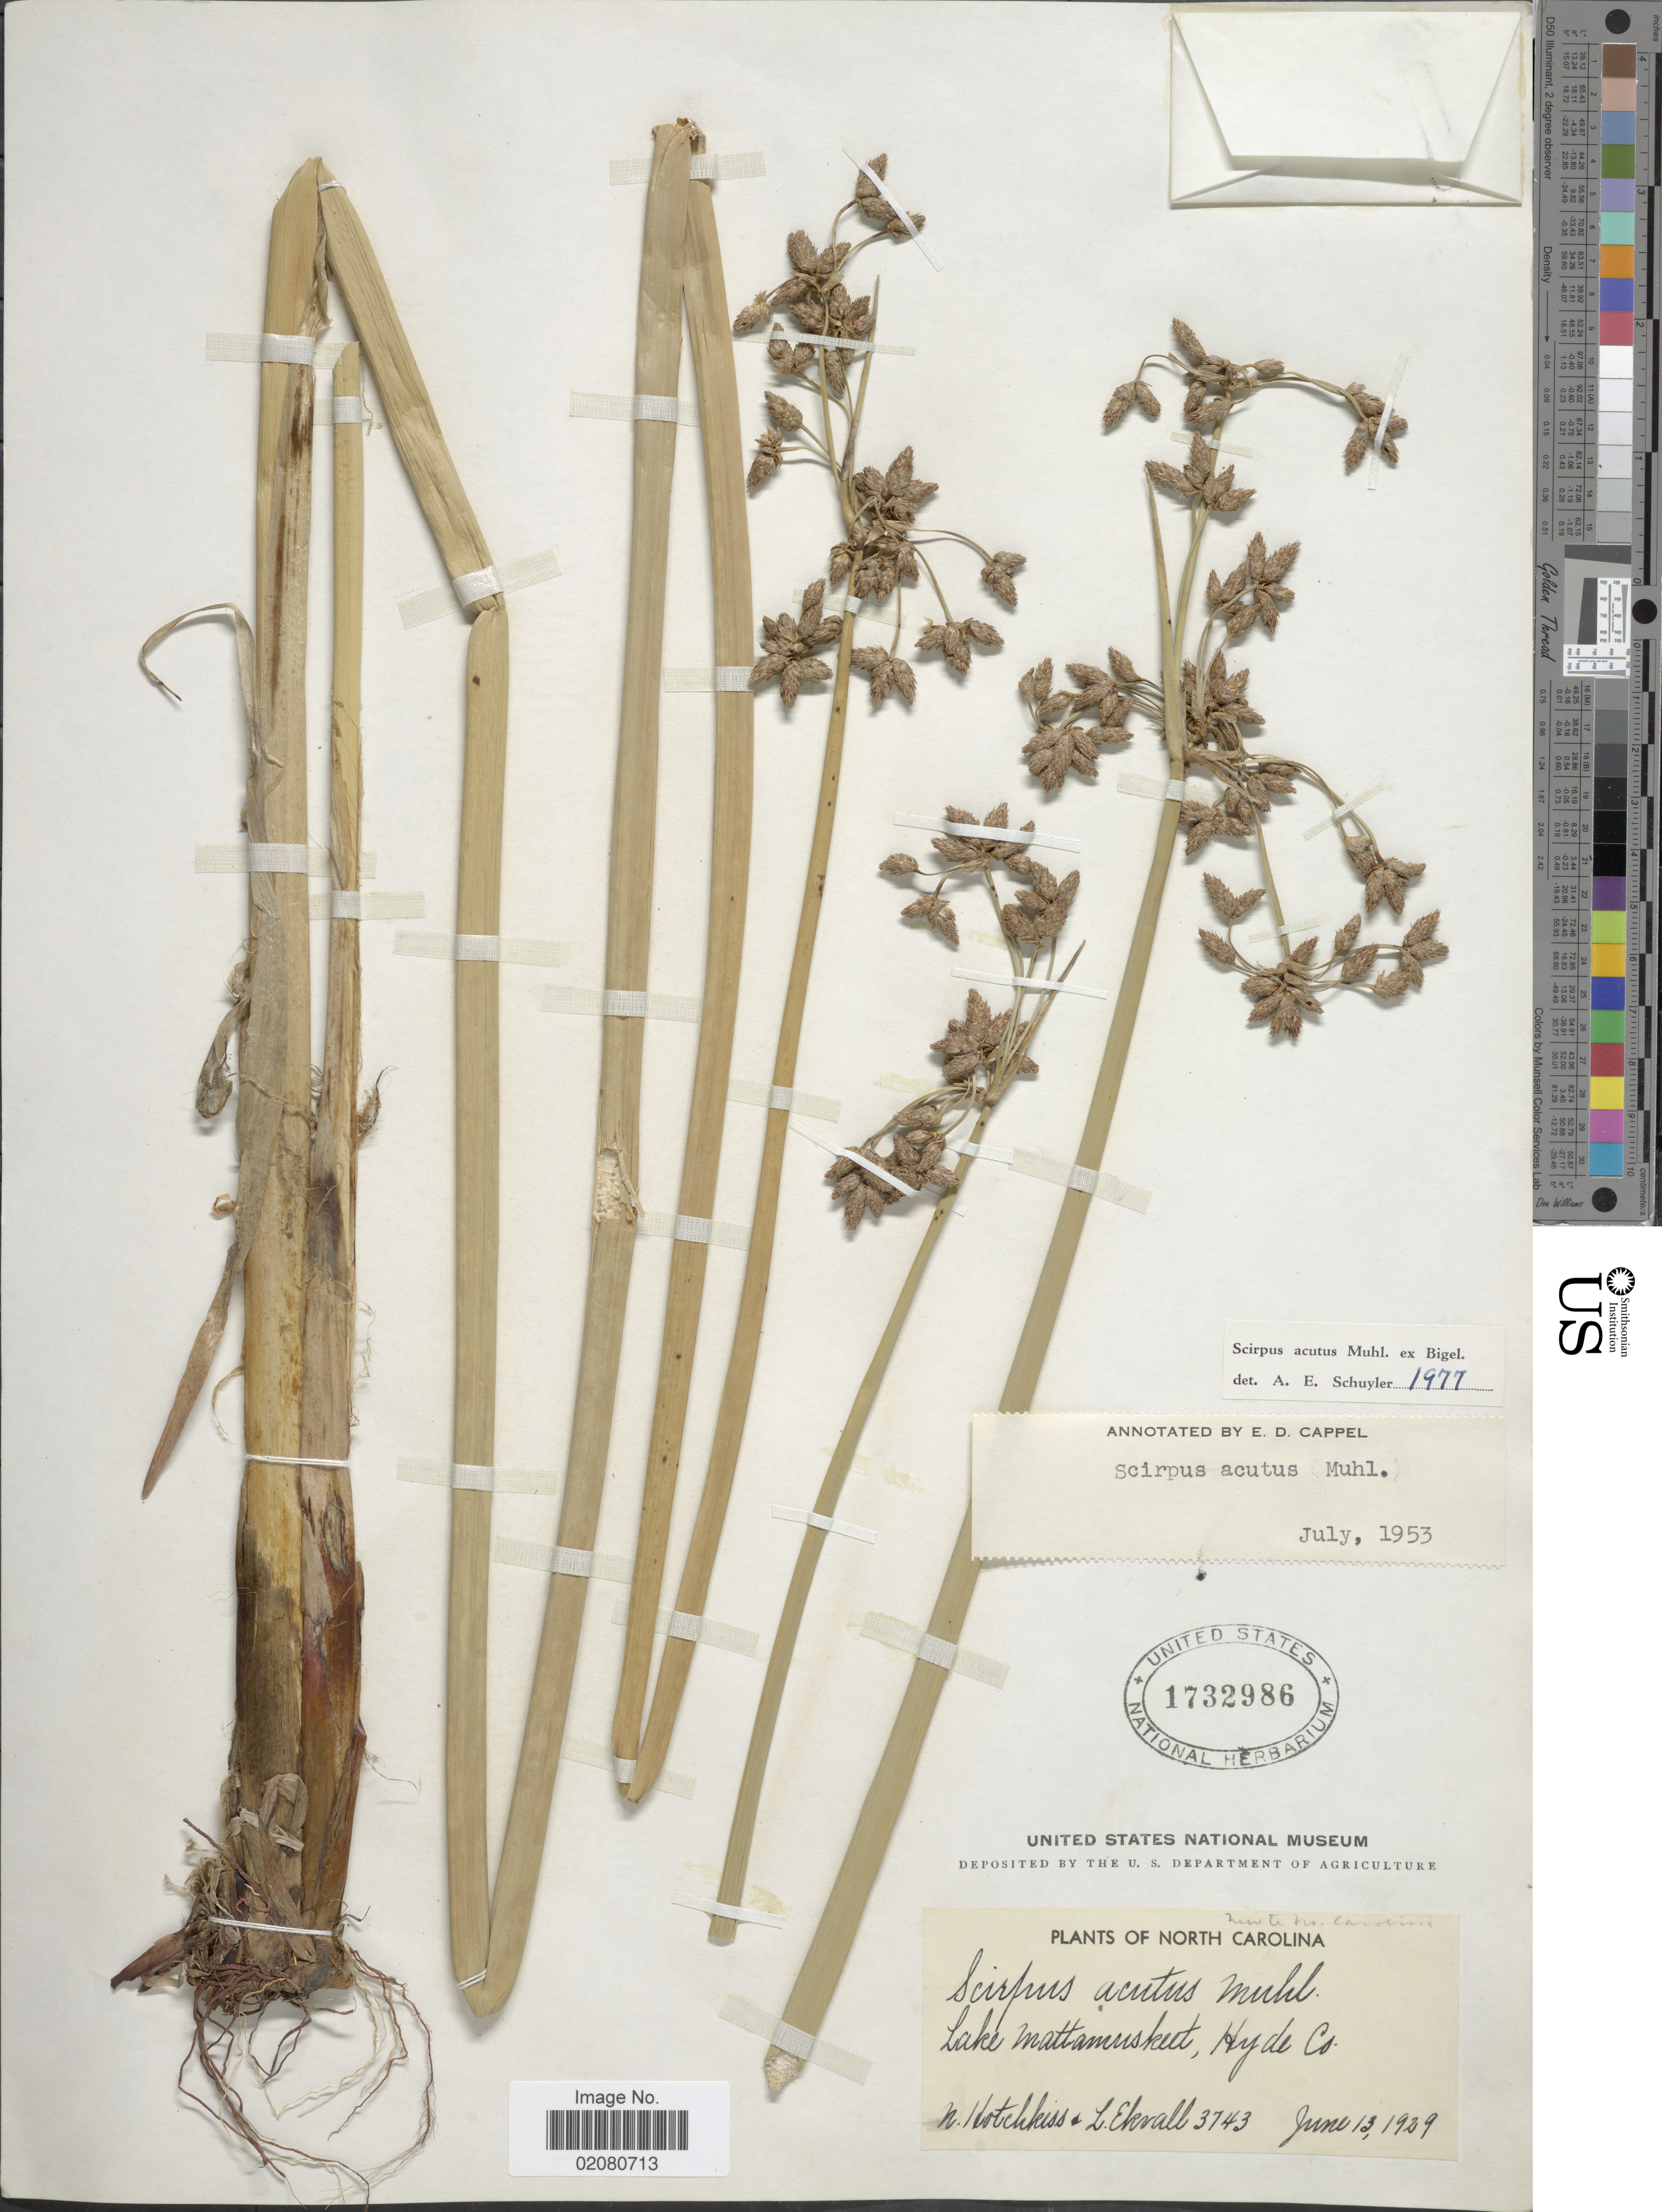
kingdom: Plantae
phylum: Tracheophyta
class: Liliopsida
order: Poales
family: Cyperaceae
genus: Schoenoplectus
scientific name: Schoenoplectus acutus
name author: (Muhl. ex Bigelow) Á. Löve & D. Löve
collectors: N. Hotchkiss & L. Ekvall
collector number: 3743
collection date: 1929-06-13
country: United States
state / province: North Carolina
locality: North Carolina, Lake Mattamuskeet, Hyde co.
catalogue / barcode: US 1732986